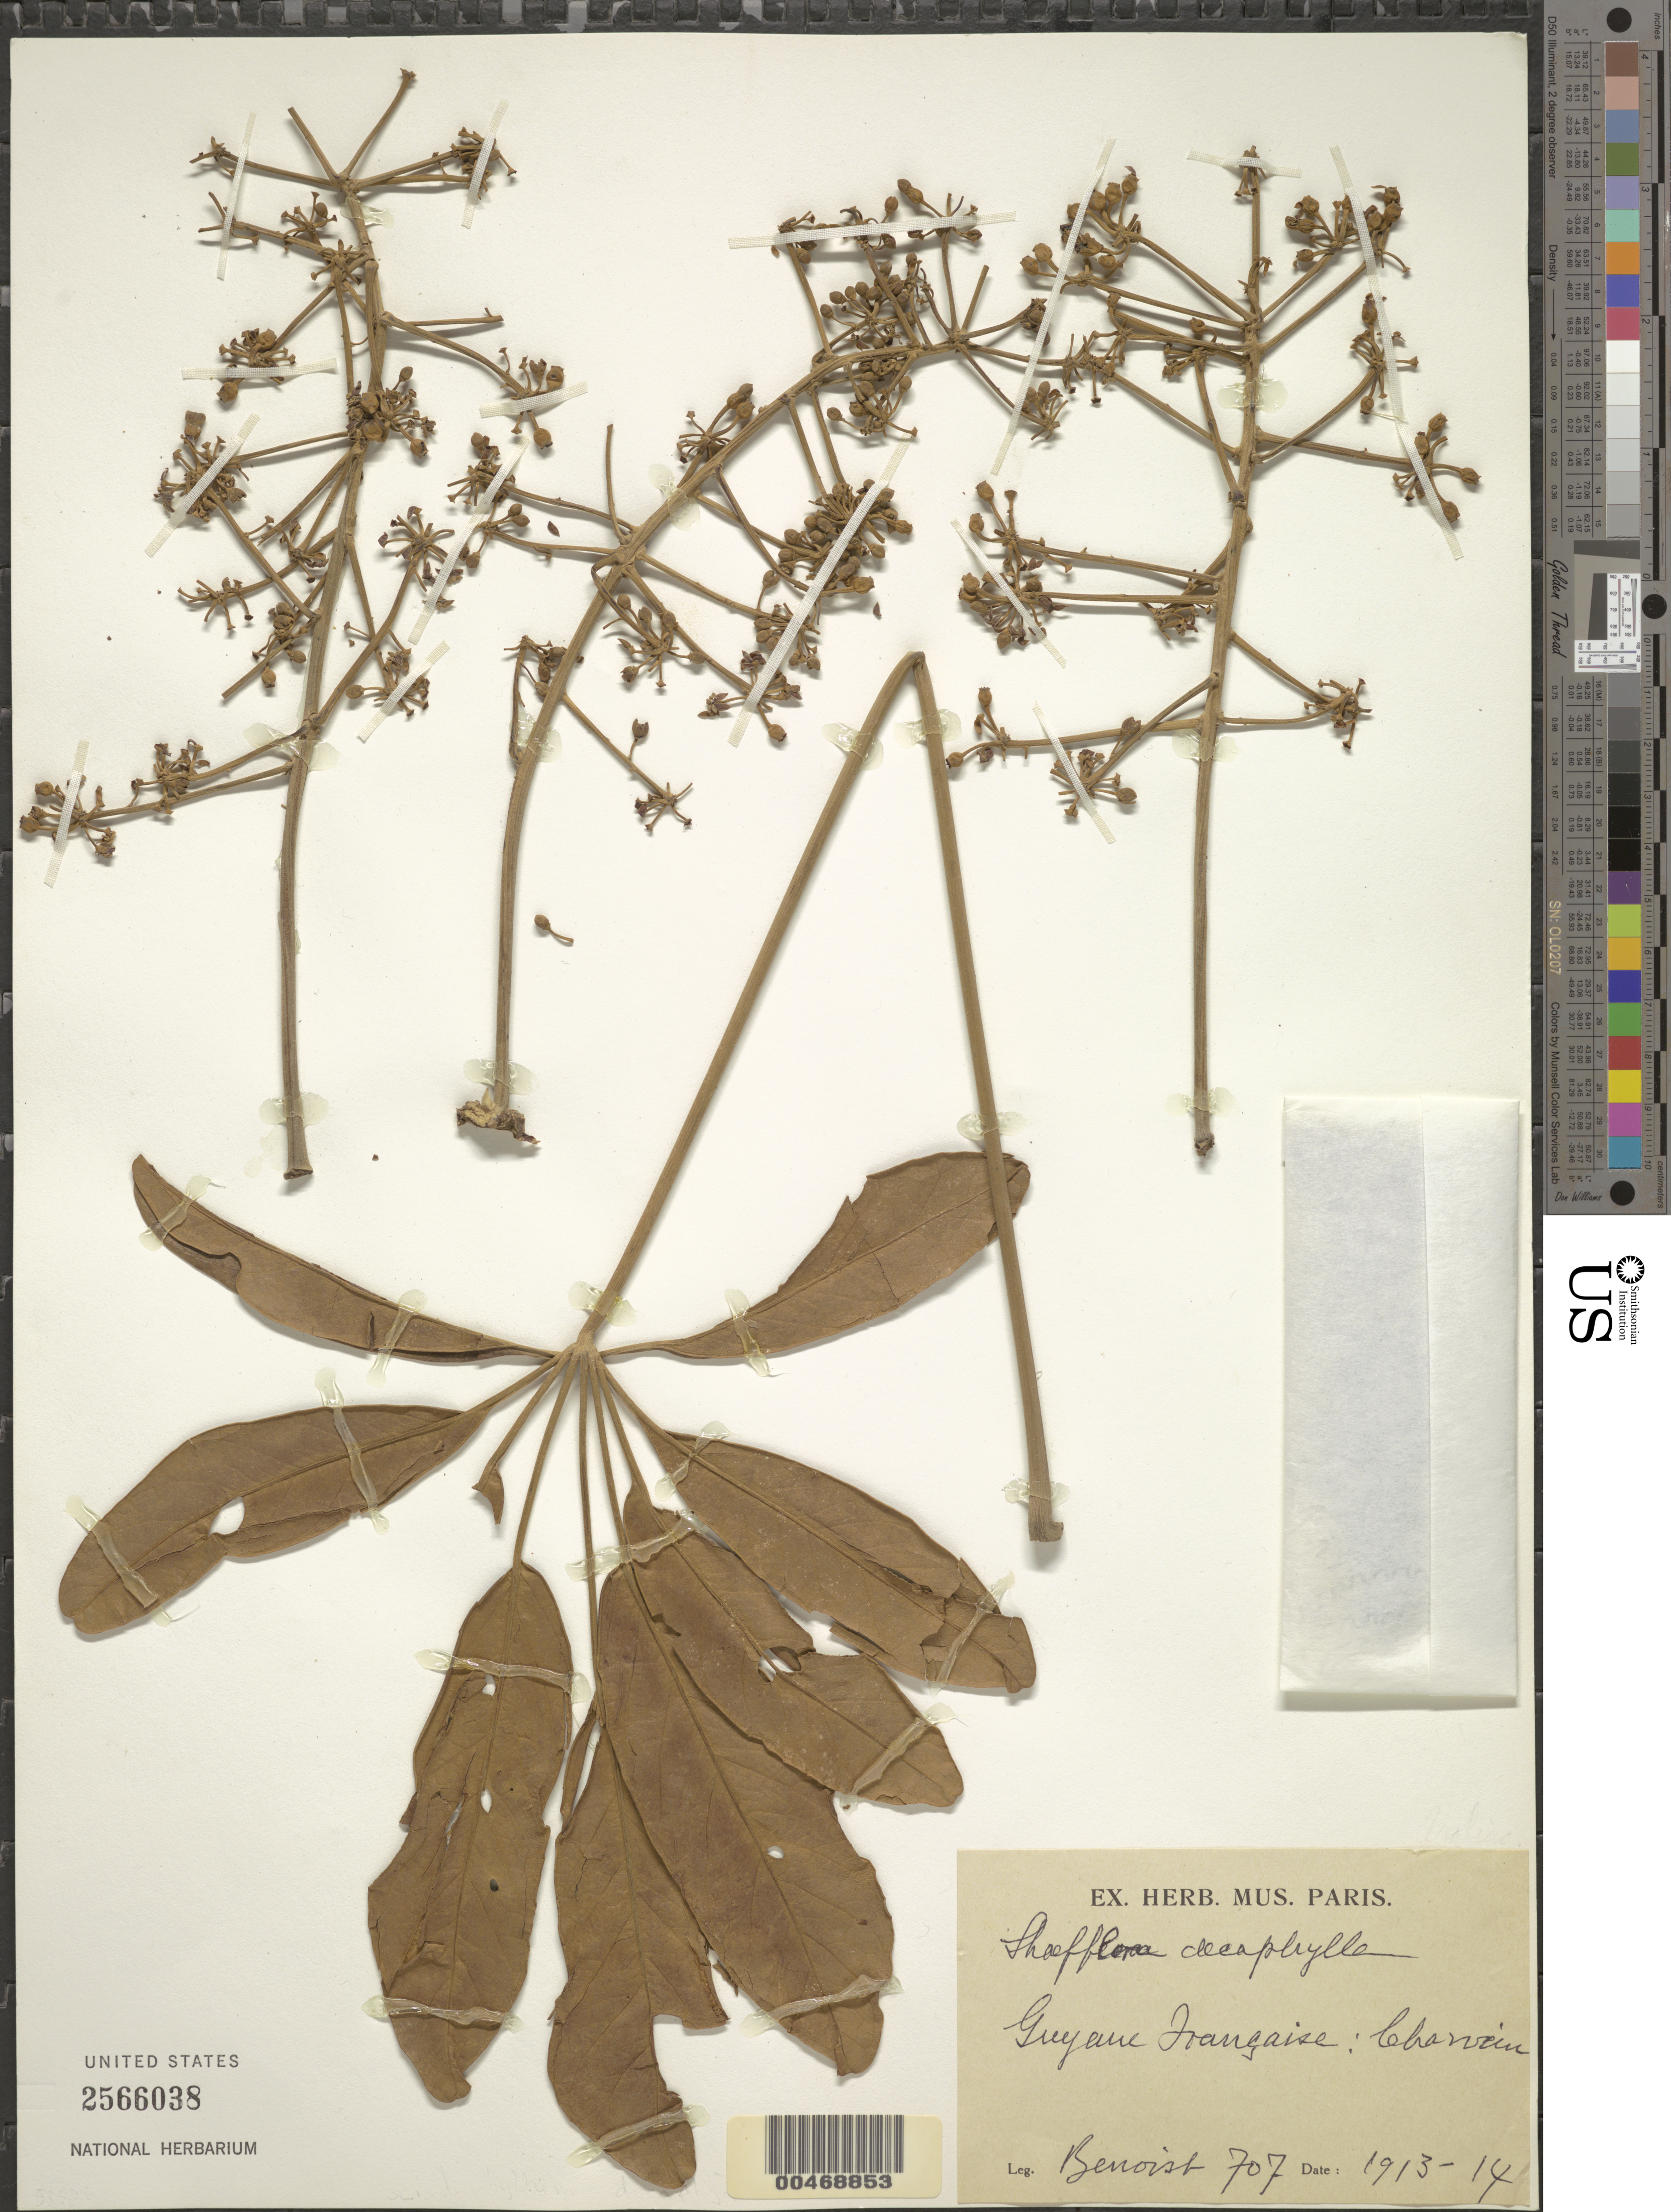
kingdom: Plantae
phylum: Tracheophyta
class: Magnoliopsida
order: Apiales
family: Araliaceae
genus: Schefflera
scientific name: Schefflera decaphylla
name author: (Seem.) Harms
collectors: R. Benoist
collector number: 707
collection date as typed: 1913 to 1914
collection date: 1913/1914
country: French Guiana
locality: Charvein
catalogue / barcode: US 2566038